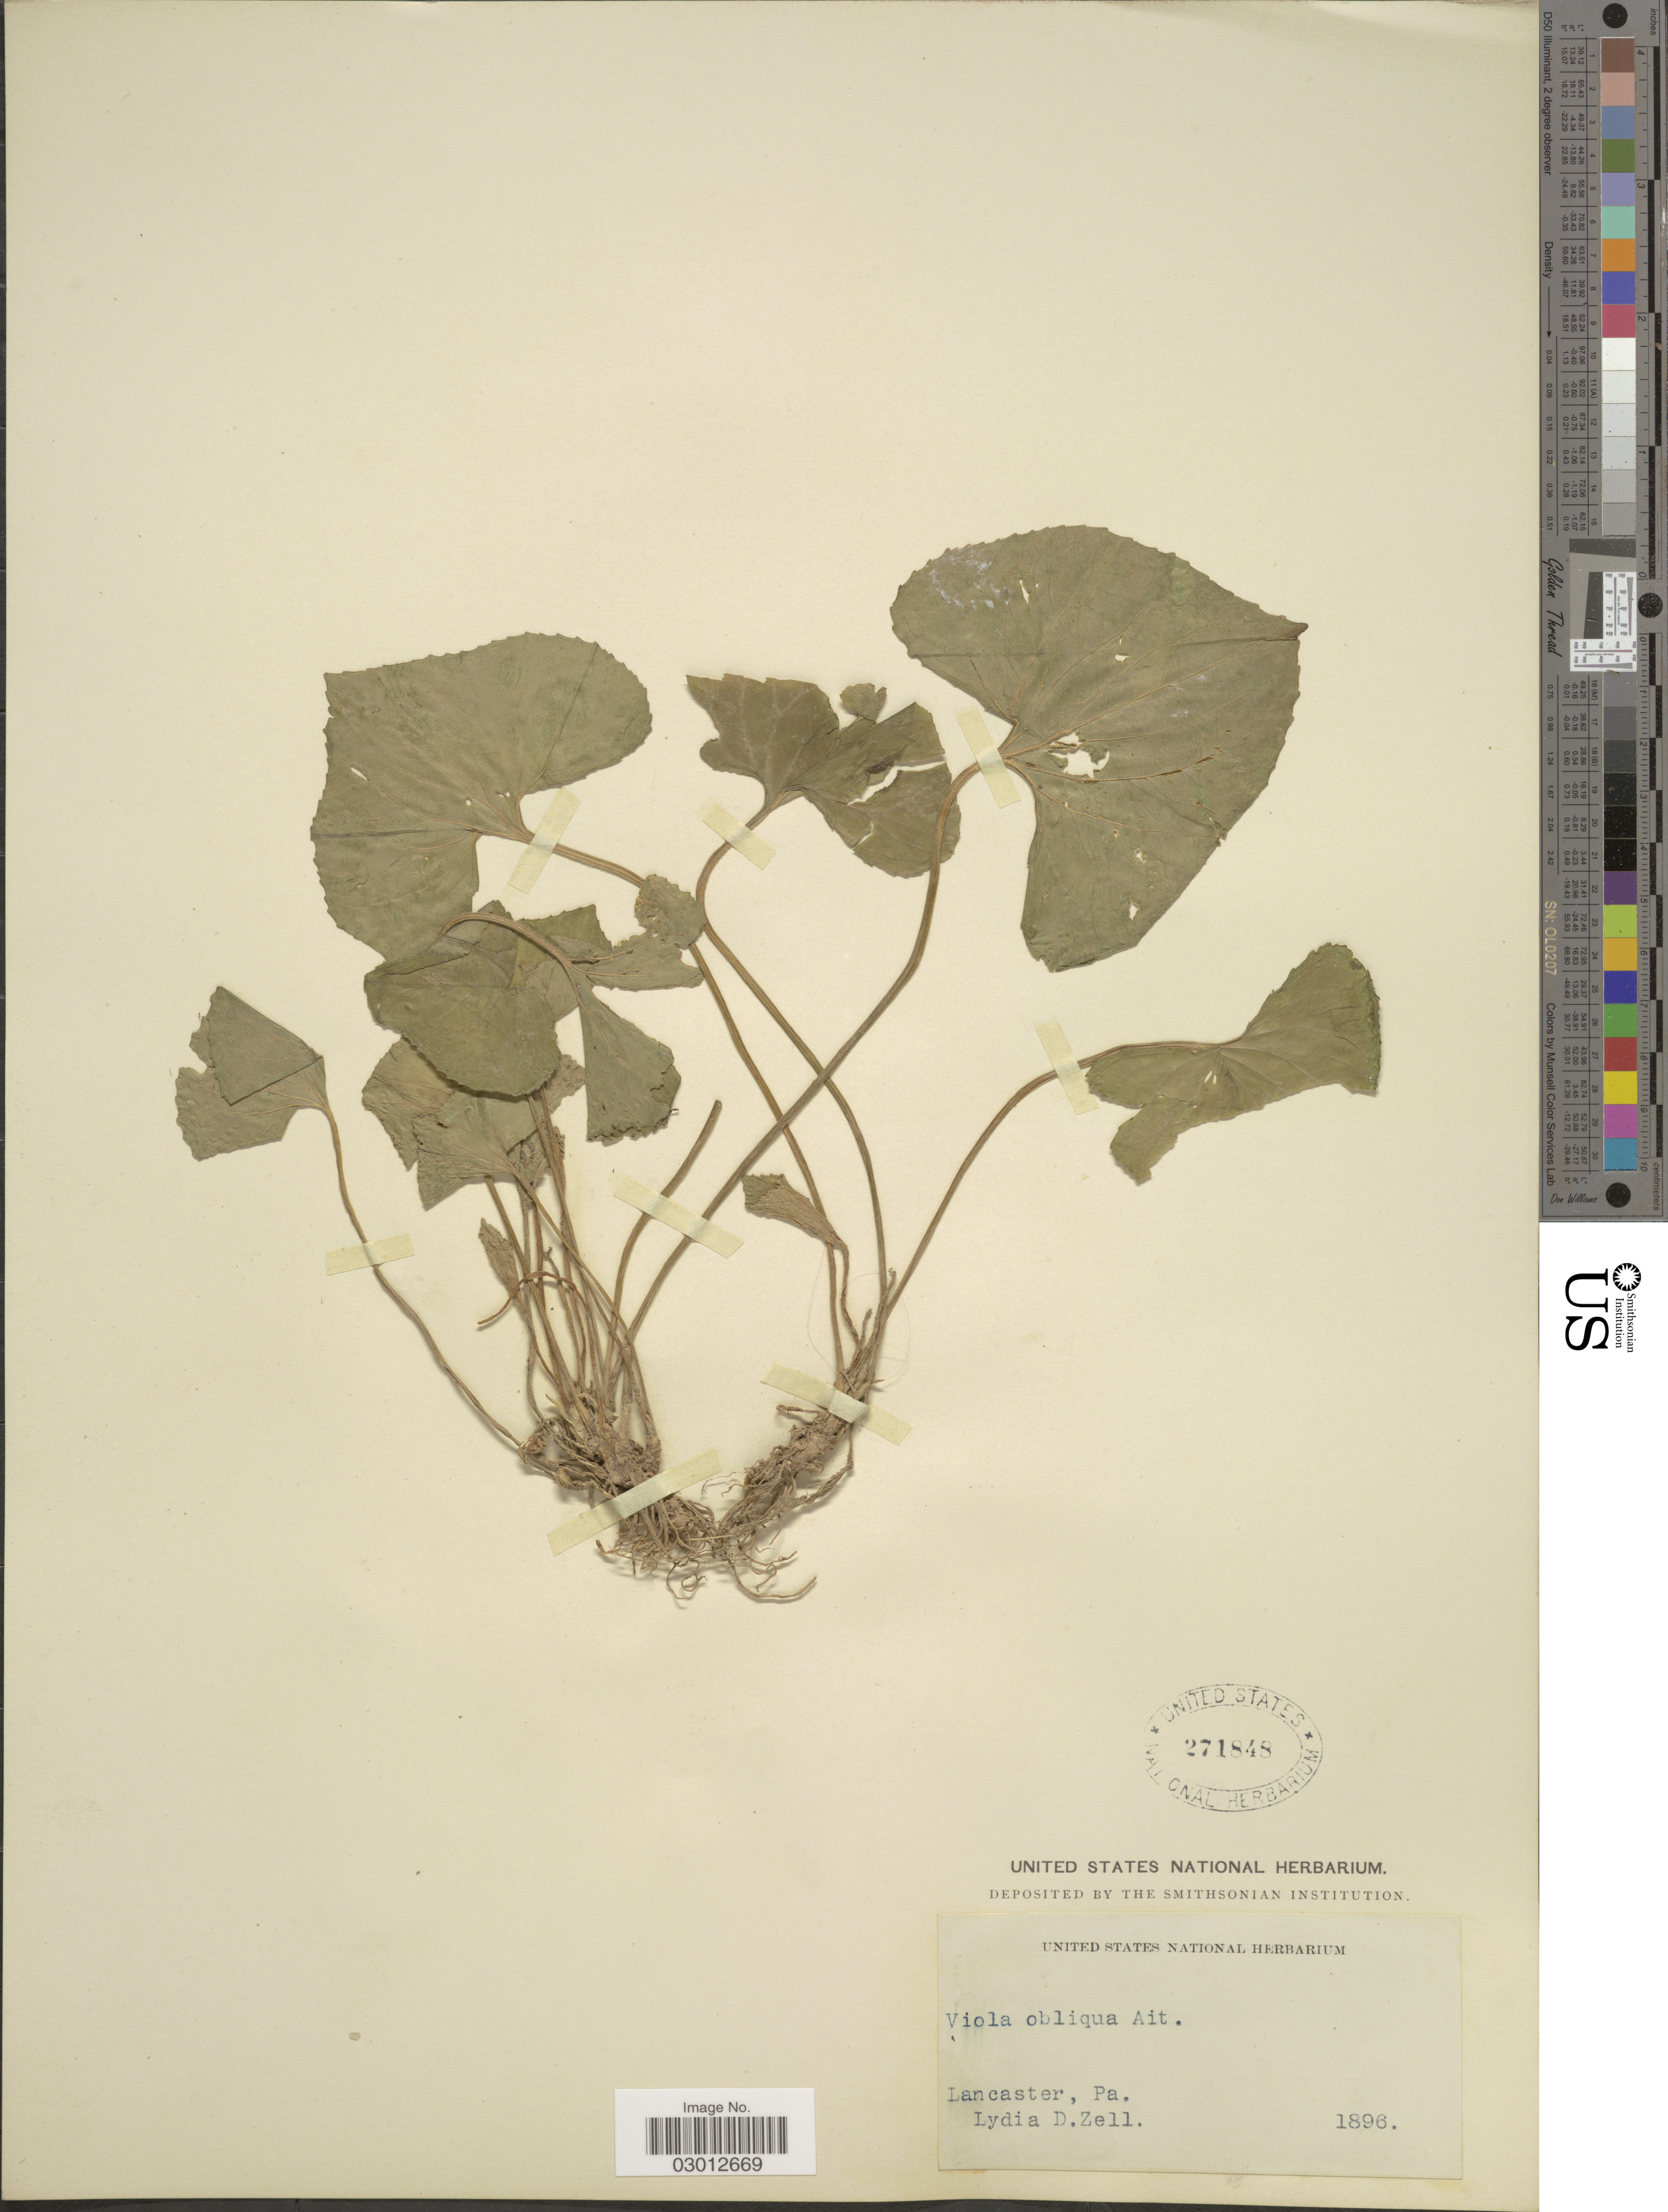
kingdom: Plantae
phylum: Tracheophyta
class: Magnoliopsida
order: Malpighiales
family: Violaceae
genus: Viola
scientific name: Viola papilionacea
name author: Pursh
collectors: L. Zell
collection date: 1896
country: United States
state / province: Pennsylvania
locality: Lancaster.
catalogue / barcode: US 271848